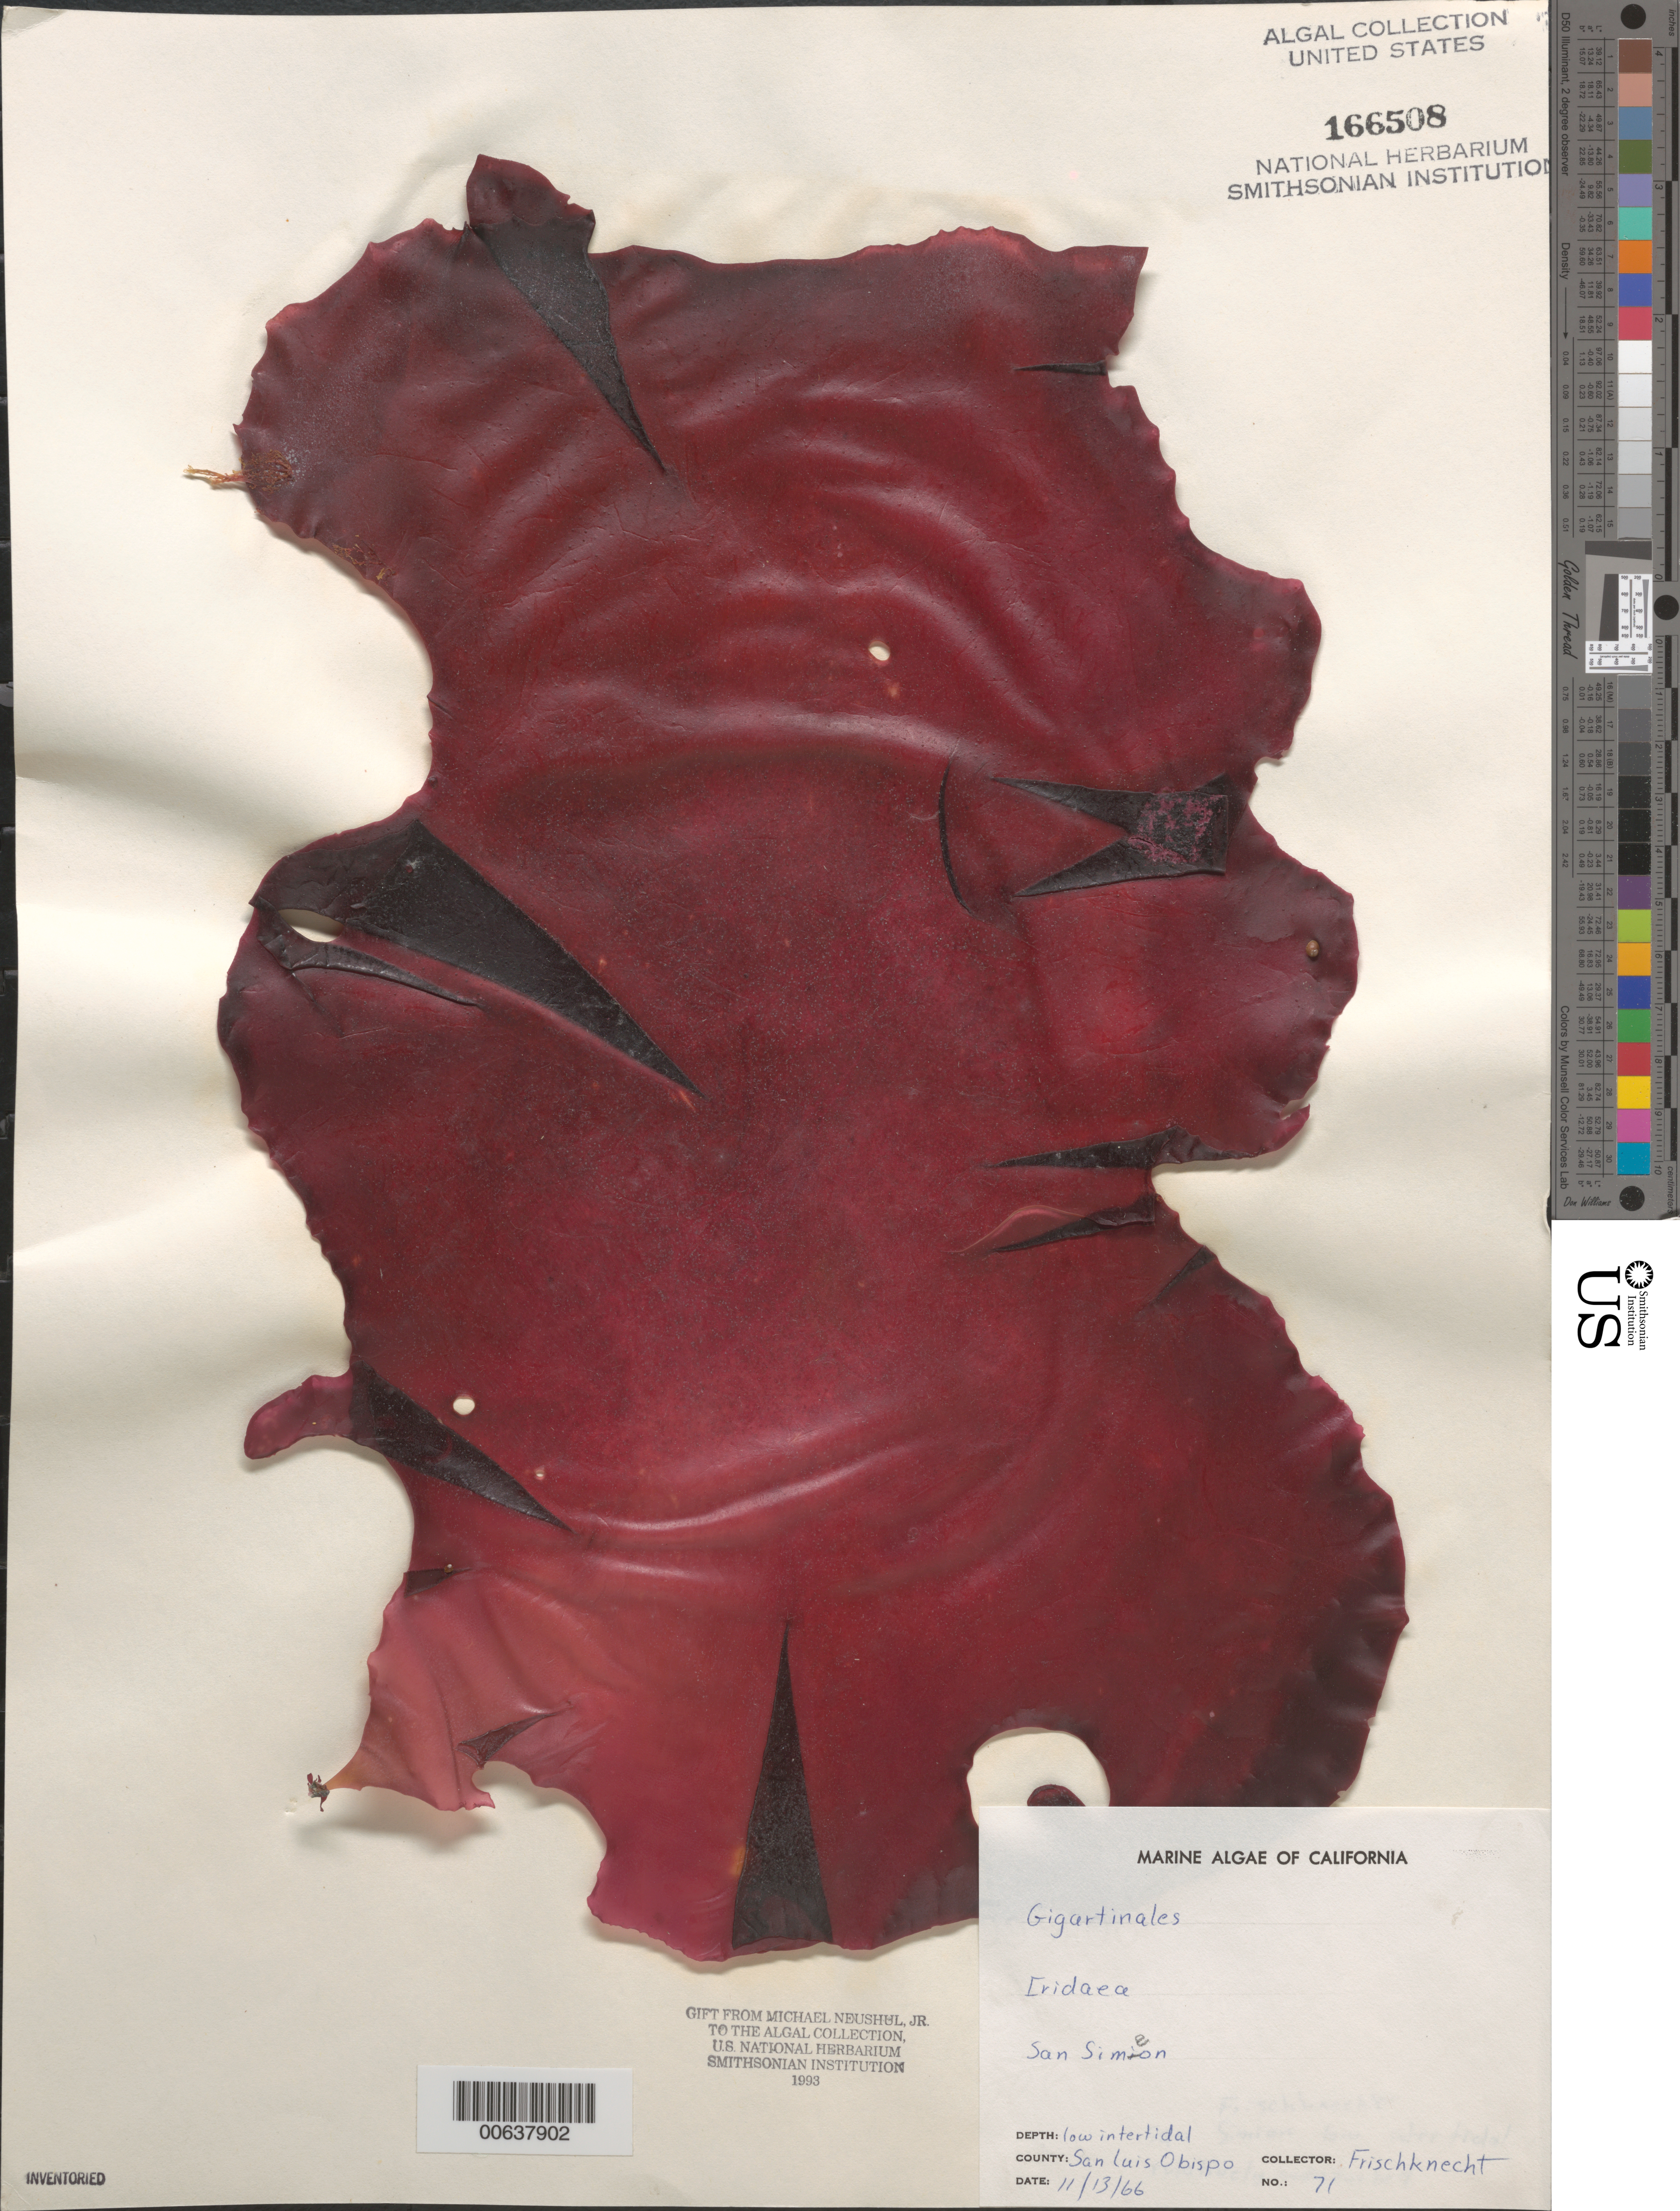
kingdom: Plantae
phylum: Rhodophyta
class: Florideophyceae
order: Gigartinales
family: Gigartinaceae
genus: Iridaea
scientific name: Iridaea sp.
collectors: -. Frischknecht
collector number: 71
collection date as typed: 13 Nov 1966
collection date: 1966-11-13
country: United States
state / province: California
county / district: San Luis Obispo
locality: San Simeon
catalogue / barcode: US 166508